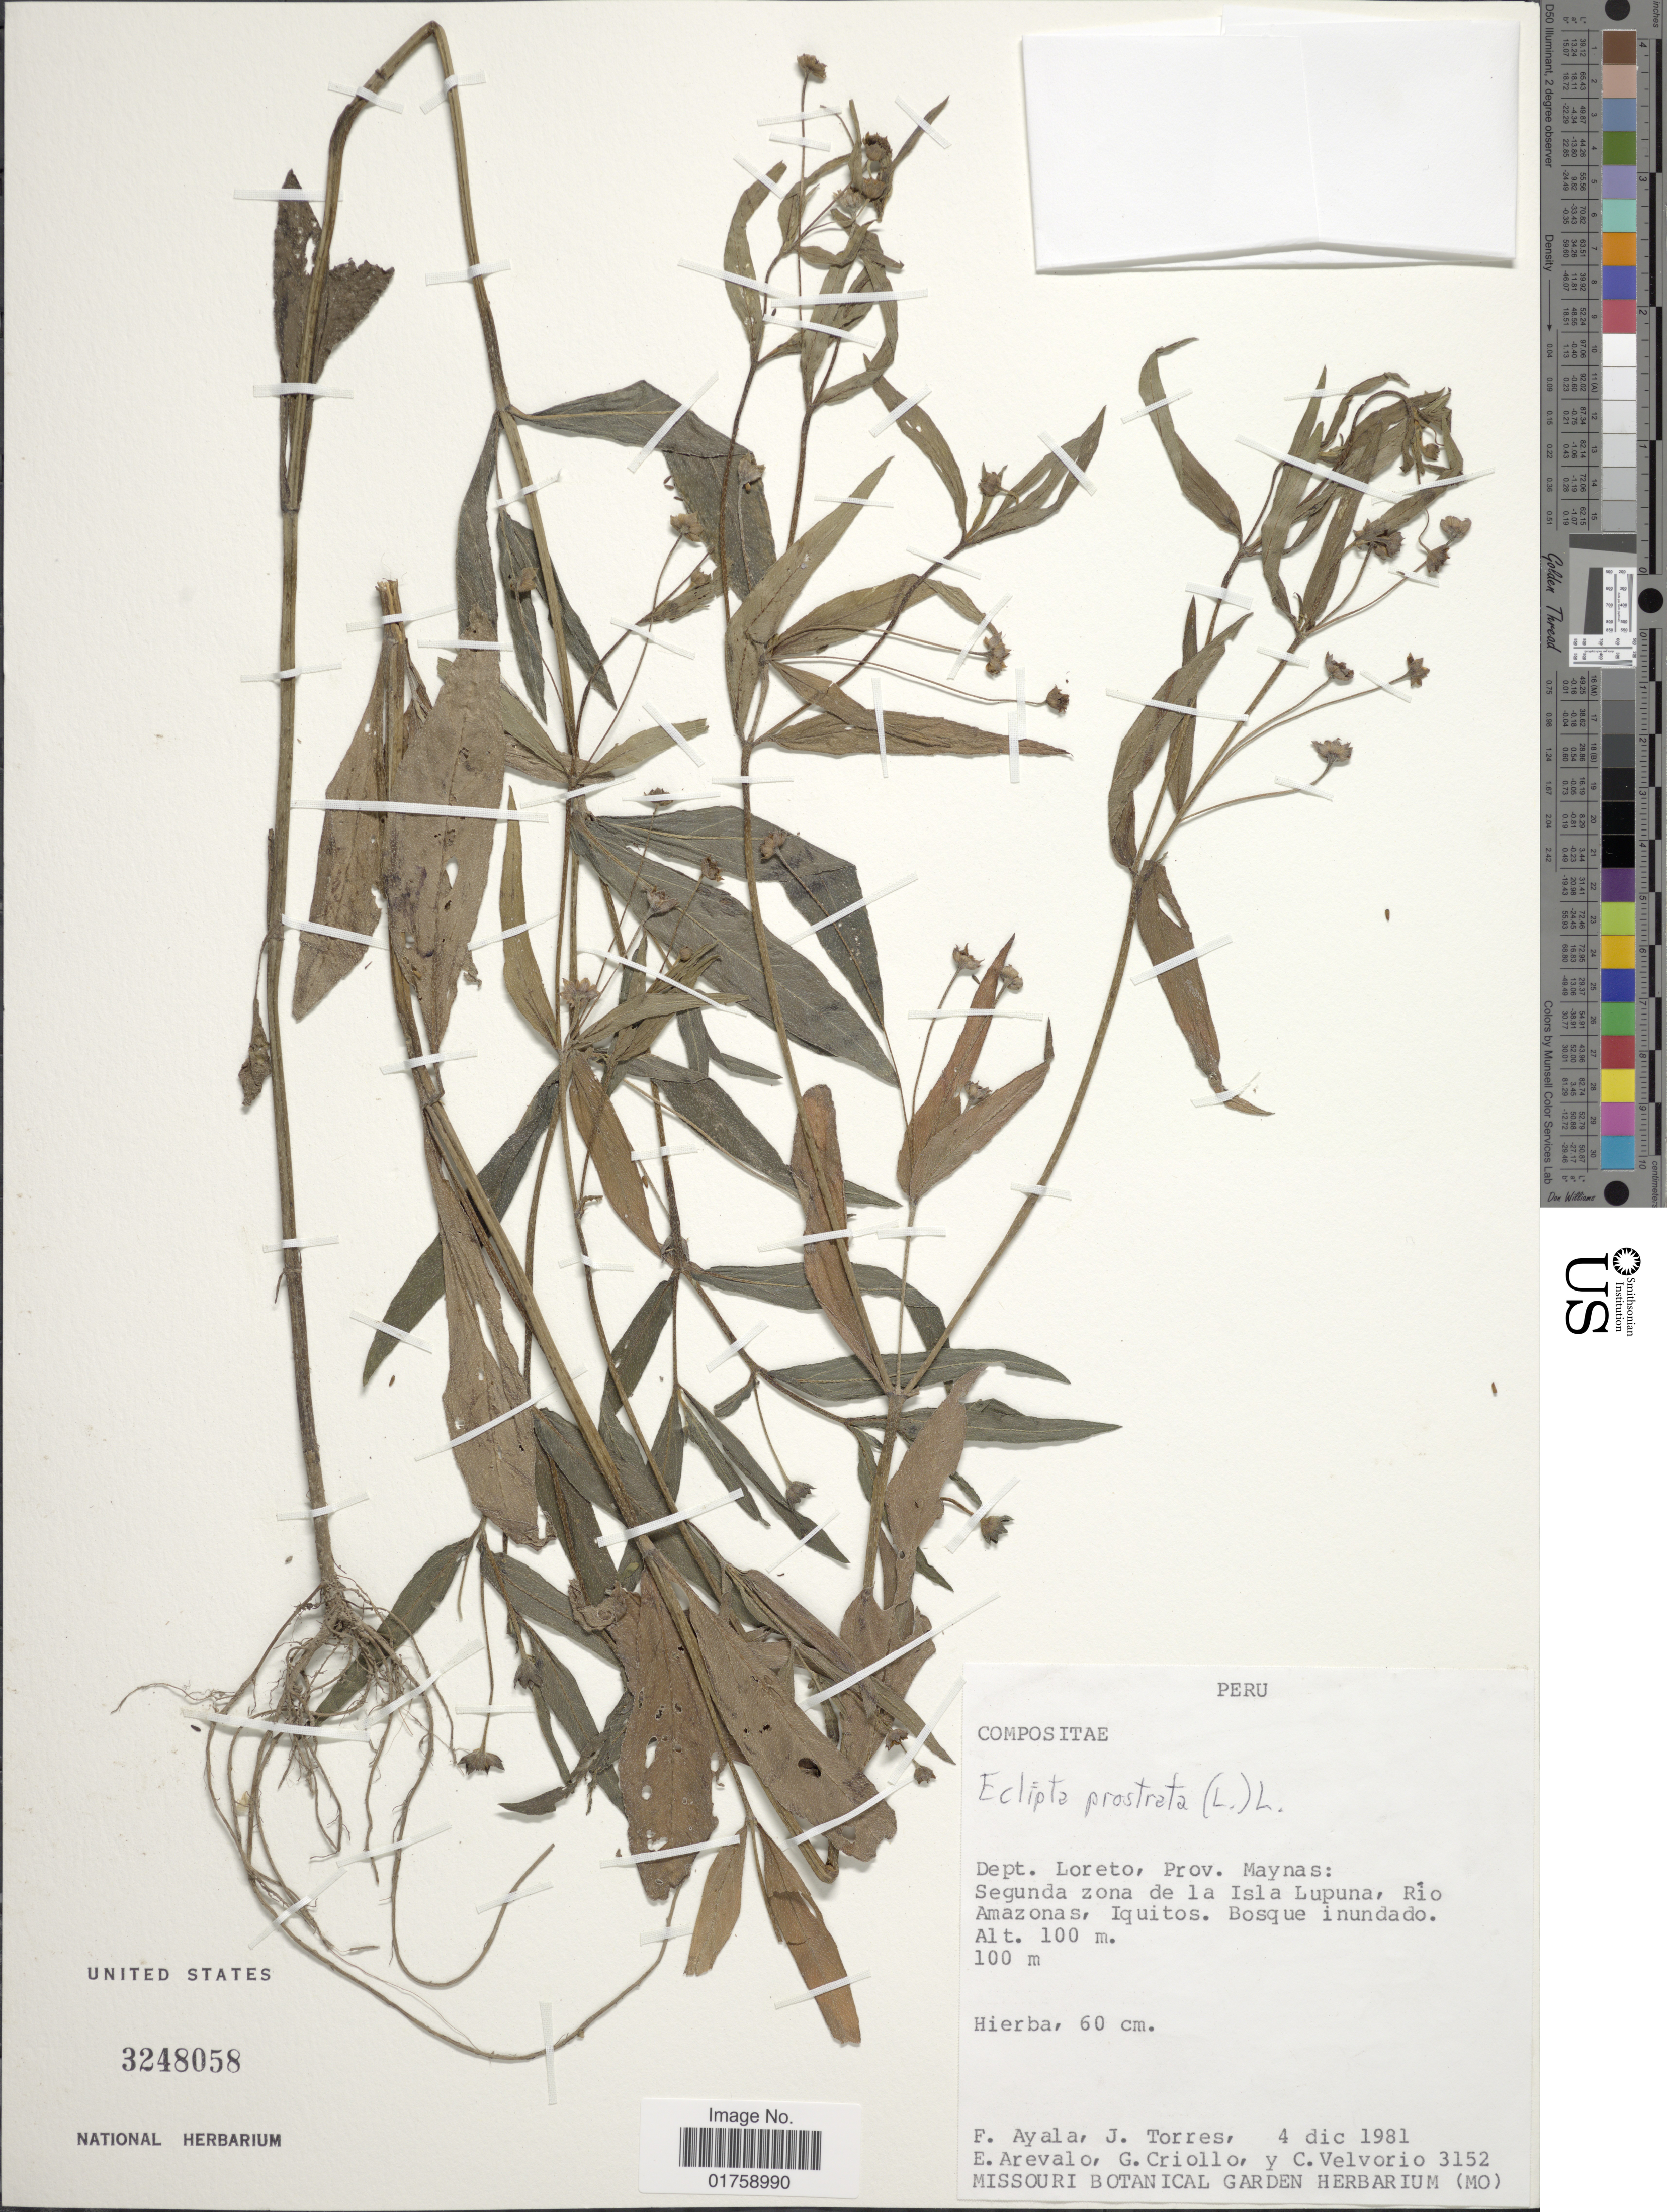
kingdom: Plantae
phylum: Tracheophyta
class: Magnoliopsida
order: Asterales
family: Asteraceae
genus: Eclipta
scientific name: Eclipta prostrata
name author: (L.) L.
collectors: F. Ayala, J. Torres, E. Arevalo, G. Criollo & C. Velvorio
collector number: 3152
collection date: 1981-12-04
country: Peru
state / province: Loreto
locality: Dept. Loreto, Prov. Maynas. Segunda zona de la Islan Lupuna, Rio Amazonas, Iquitos.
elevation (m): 100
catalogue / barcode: US 3248058